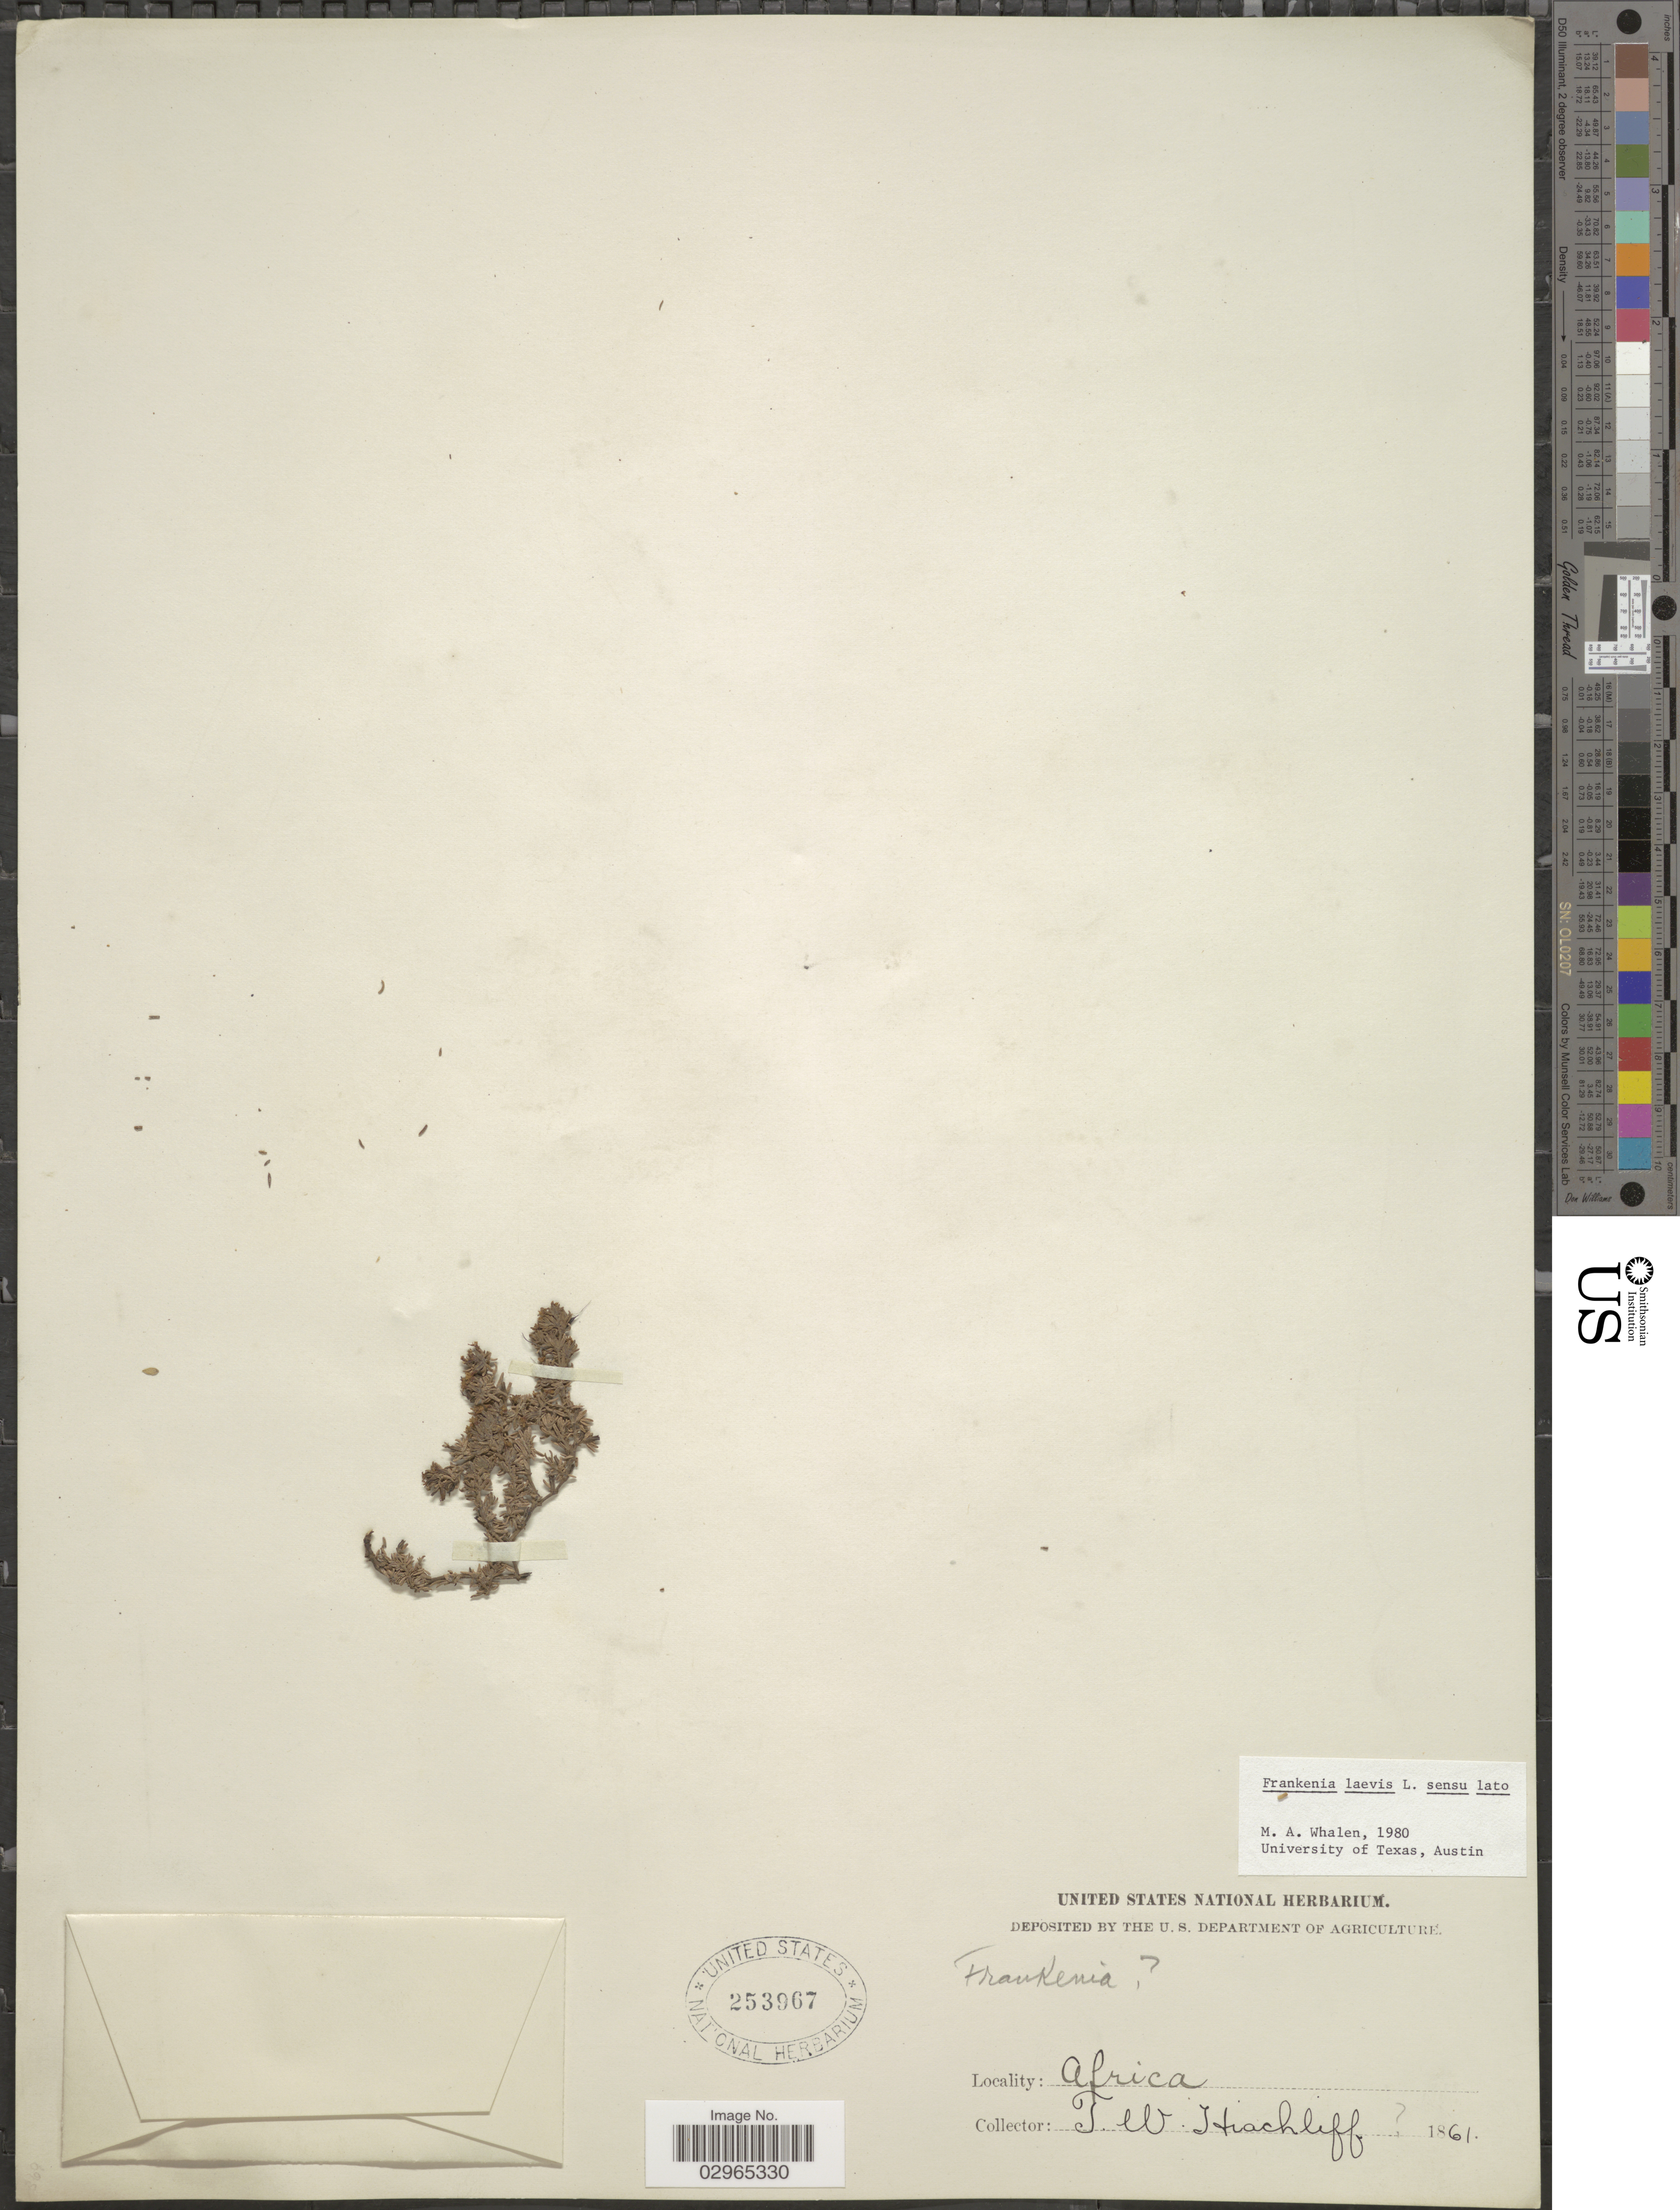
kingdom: Plantae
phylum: Tracheophyta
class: Magnoliopsida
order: Caryophyllales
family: Frankeniaceae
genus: Frankenia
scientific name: Frankenia laevis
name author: L.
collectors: T. Hinchliff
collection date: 1861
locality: Africa.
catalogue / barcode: US 253967